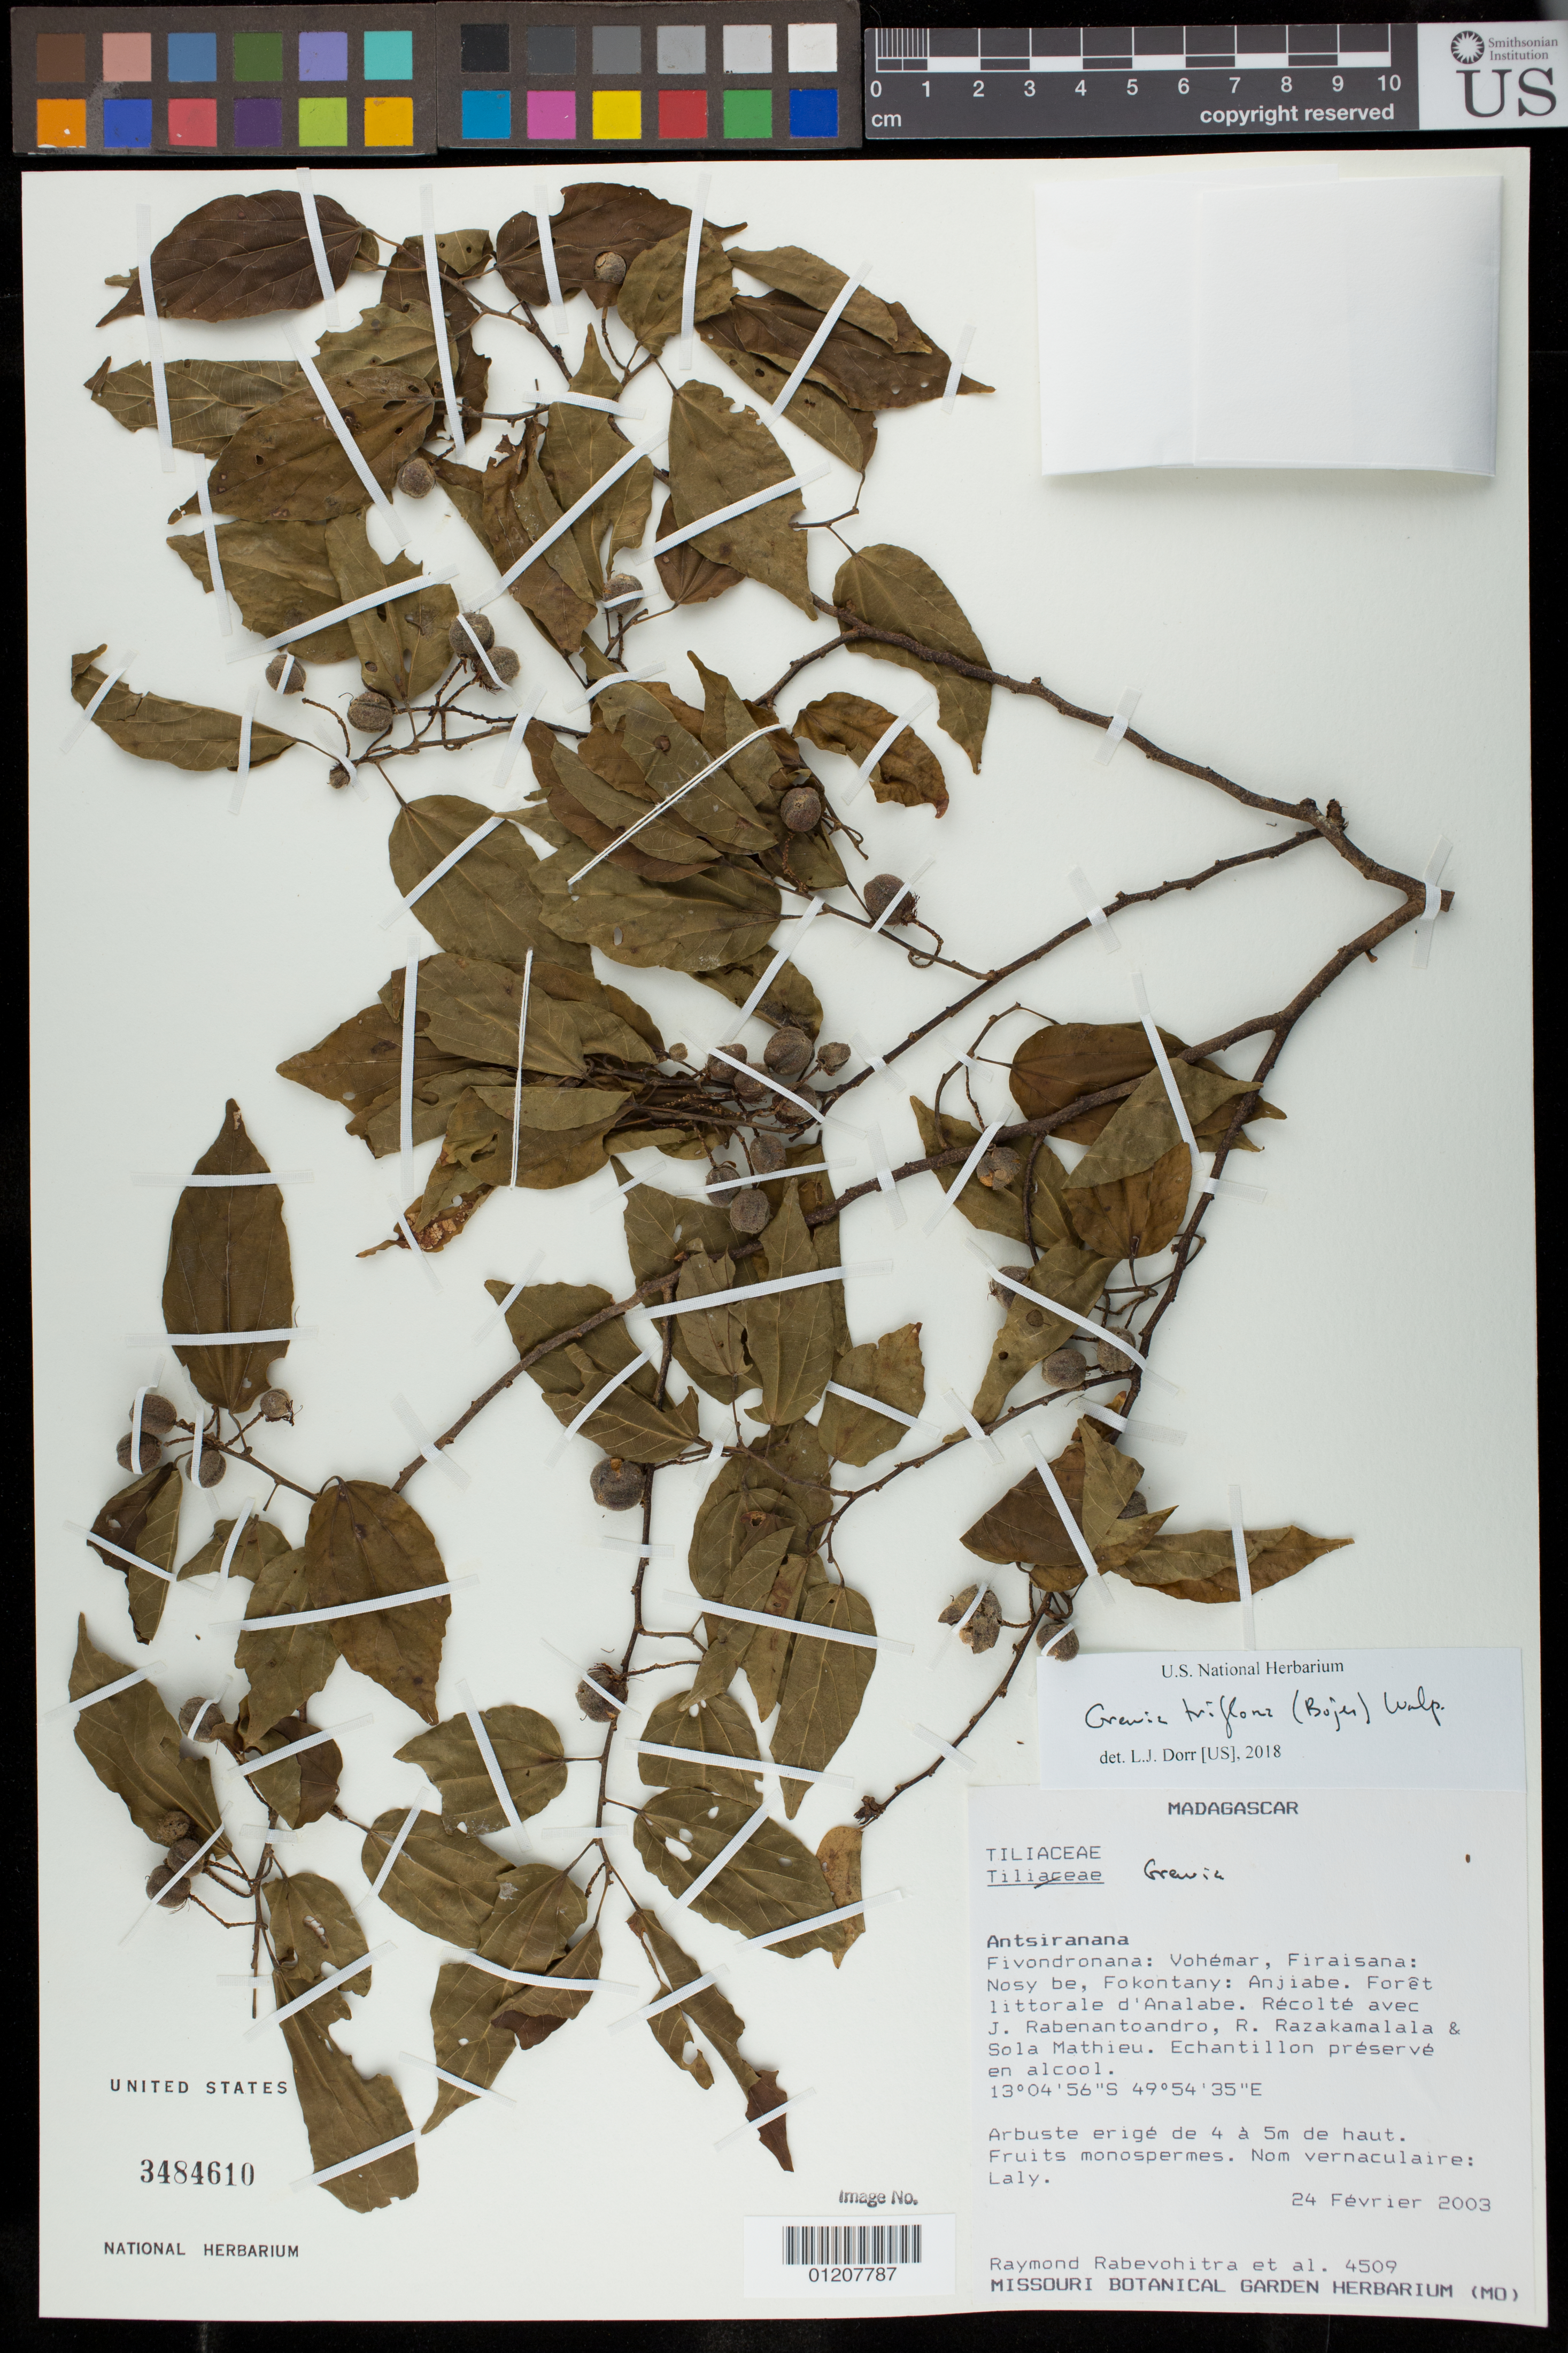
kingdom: Plantae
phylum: Tracheophyta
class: Magnoliopsida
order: Malvales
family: Malvaceae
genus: Grewia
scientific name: Grewia triflora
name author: (Bojer) Walp.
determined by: Dorr, L. J., (BOT), Smithsonian Institution - National Museum of Natural History (UNITED STATES)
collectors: R. Rabevohitra, J. Rabenantoandro, R. Razakamalala & S. Mathieu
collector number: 4509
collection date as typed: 24 Feb 2003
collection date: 2003-02-24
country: Madagascar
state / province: Sava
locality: Antsiranana. Fivondronana: Vohémar, Firaisana: Nosy be, Fokontany: Anjiabe. Forêt littorale d'Analabe.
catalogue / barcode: US 3484610